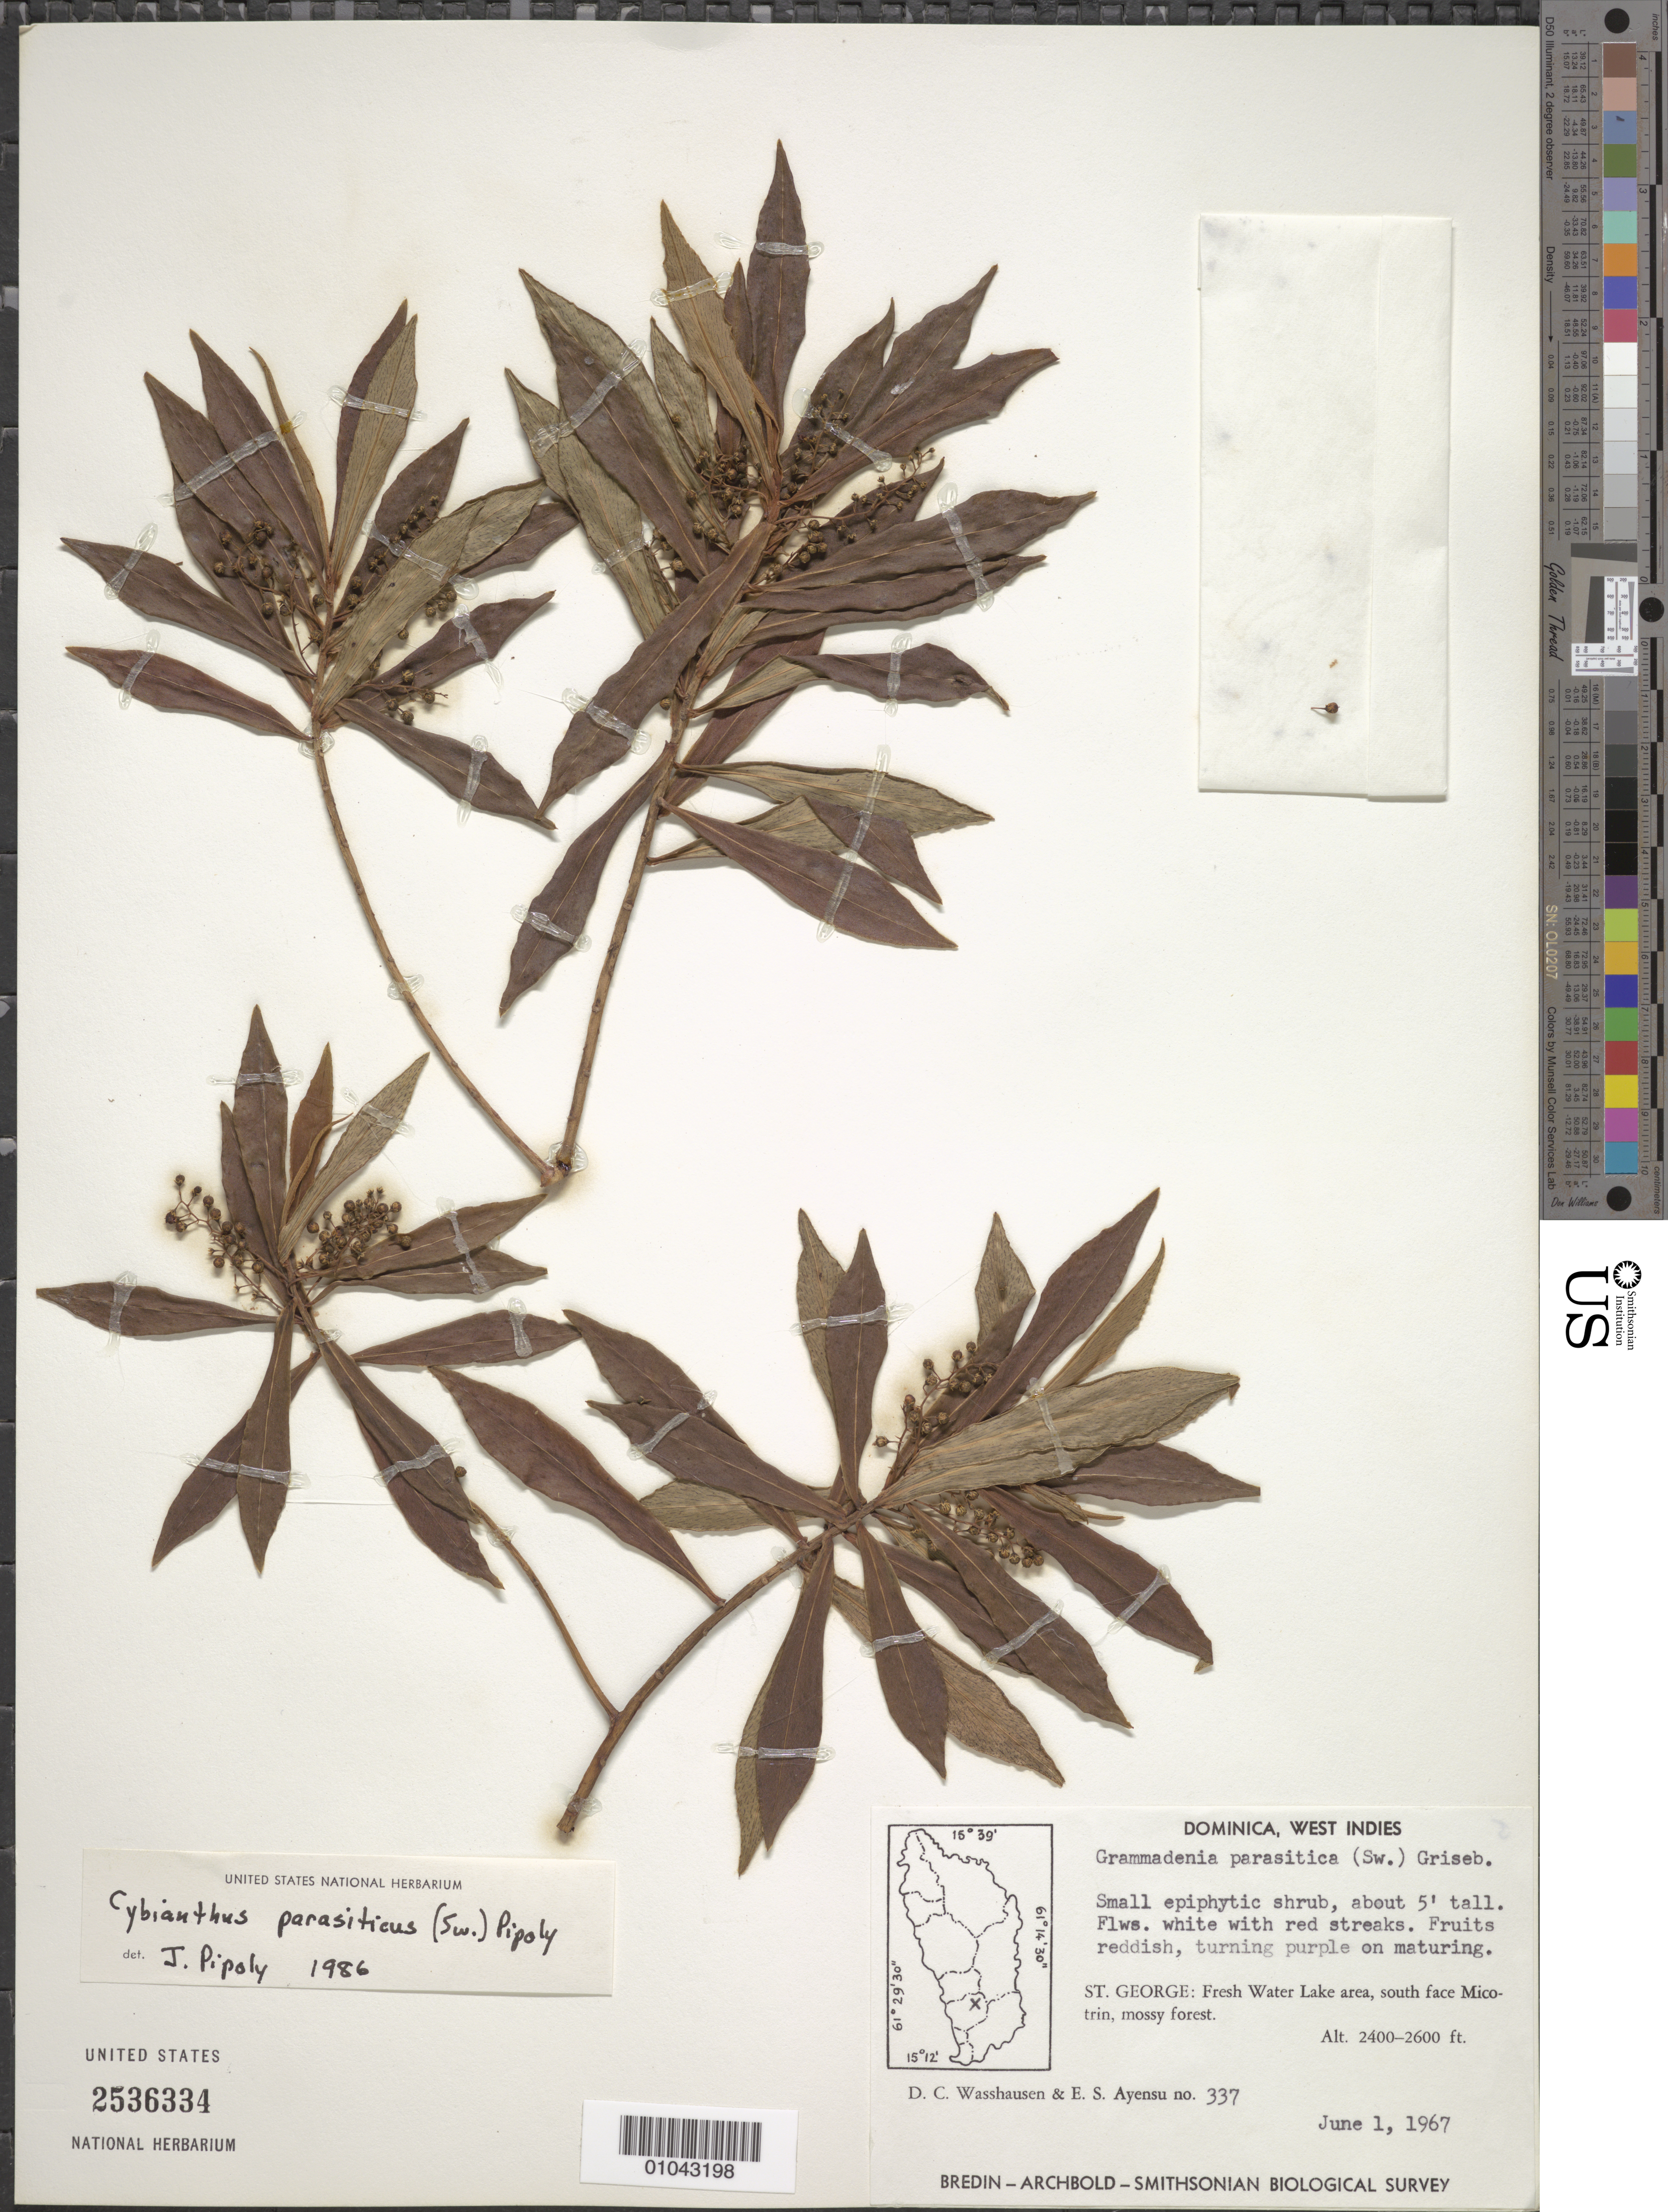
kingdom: Plantae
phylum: Tracheophyta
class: Magnoliopsida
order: Ericales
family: Primulaceae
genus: Cybianthus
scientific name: Cybianthus parasiticus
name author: (Sw.) Pipoly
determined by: Pipoly, J. J., III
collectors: D. C. Wasshausen & E. S. Ayensu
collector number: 337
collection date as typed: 01 Jun 1967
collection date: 1967-06-01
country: Dominica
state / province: St. George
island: Dominica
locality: Fresh Water Lake area, south face Micotrin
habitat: Mossy forest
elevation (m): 732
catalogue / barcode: US 2536334